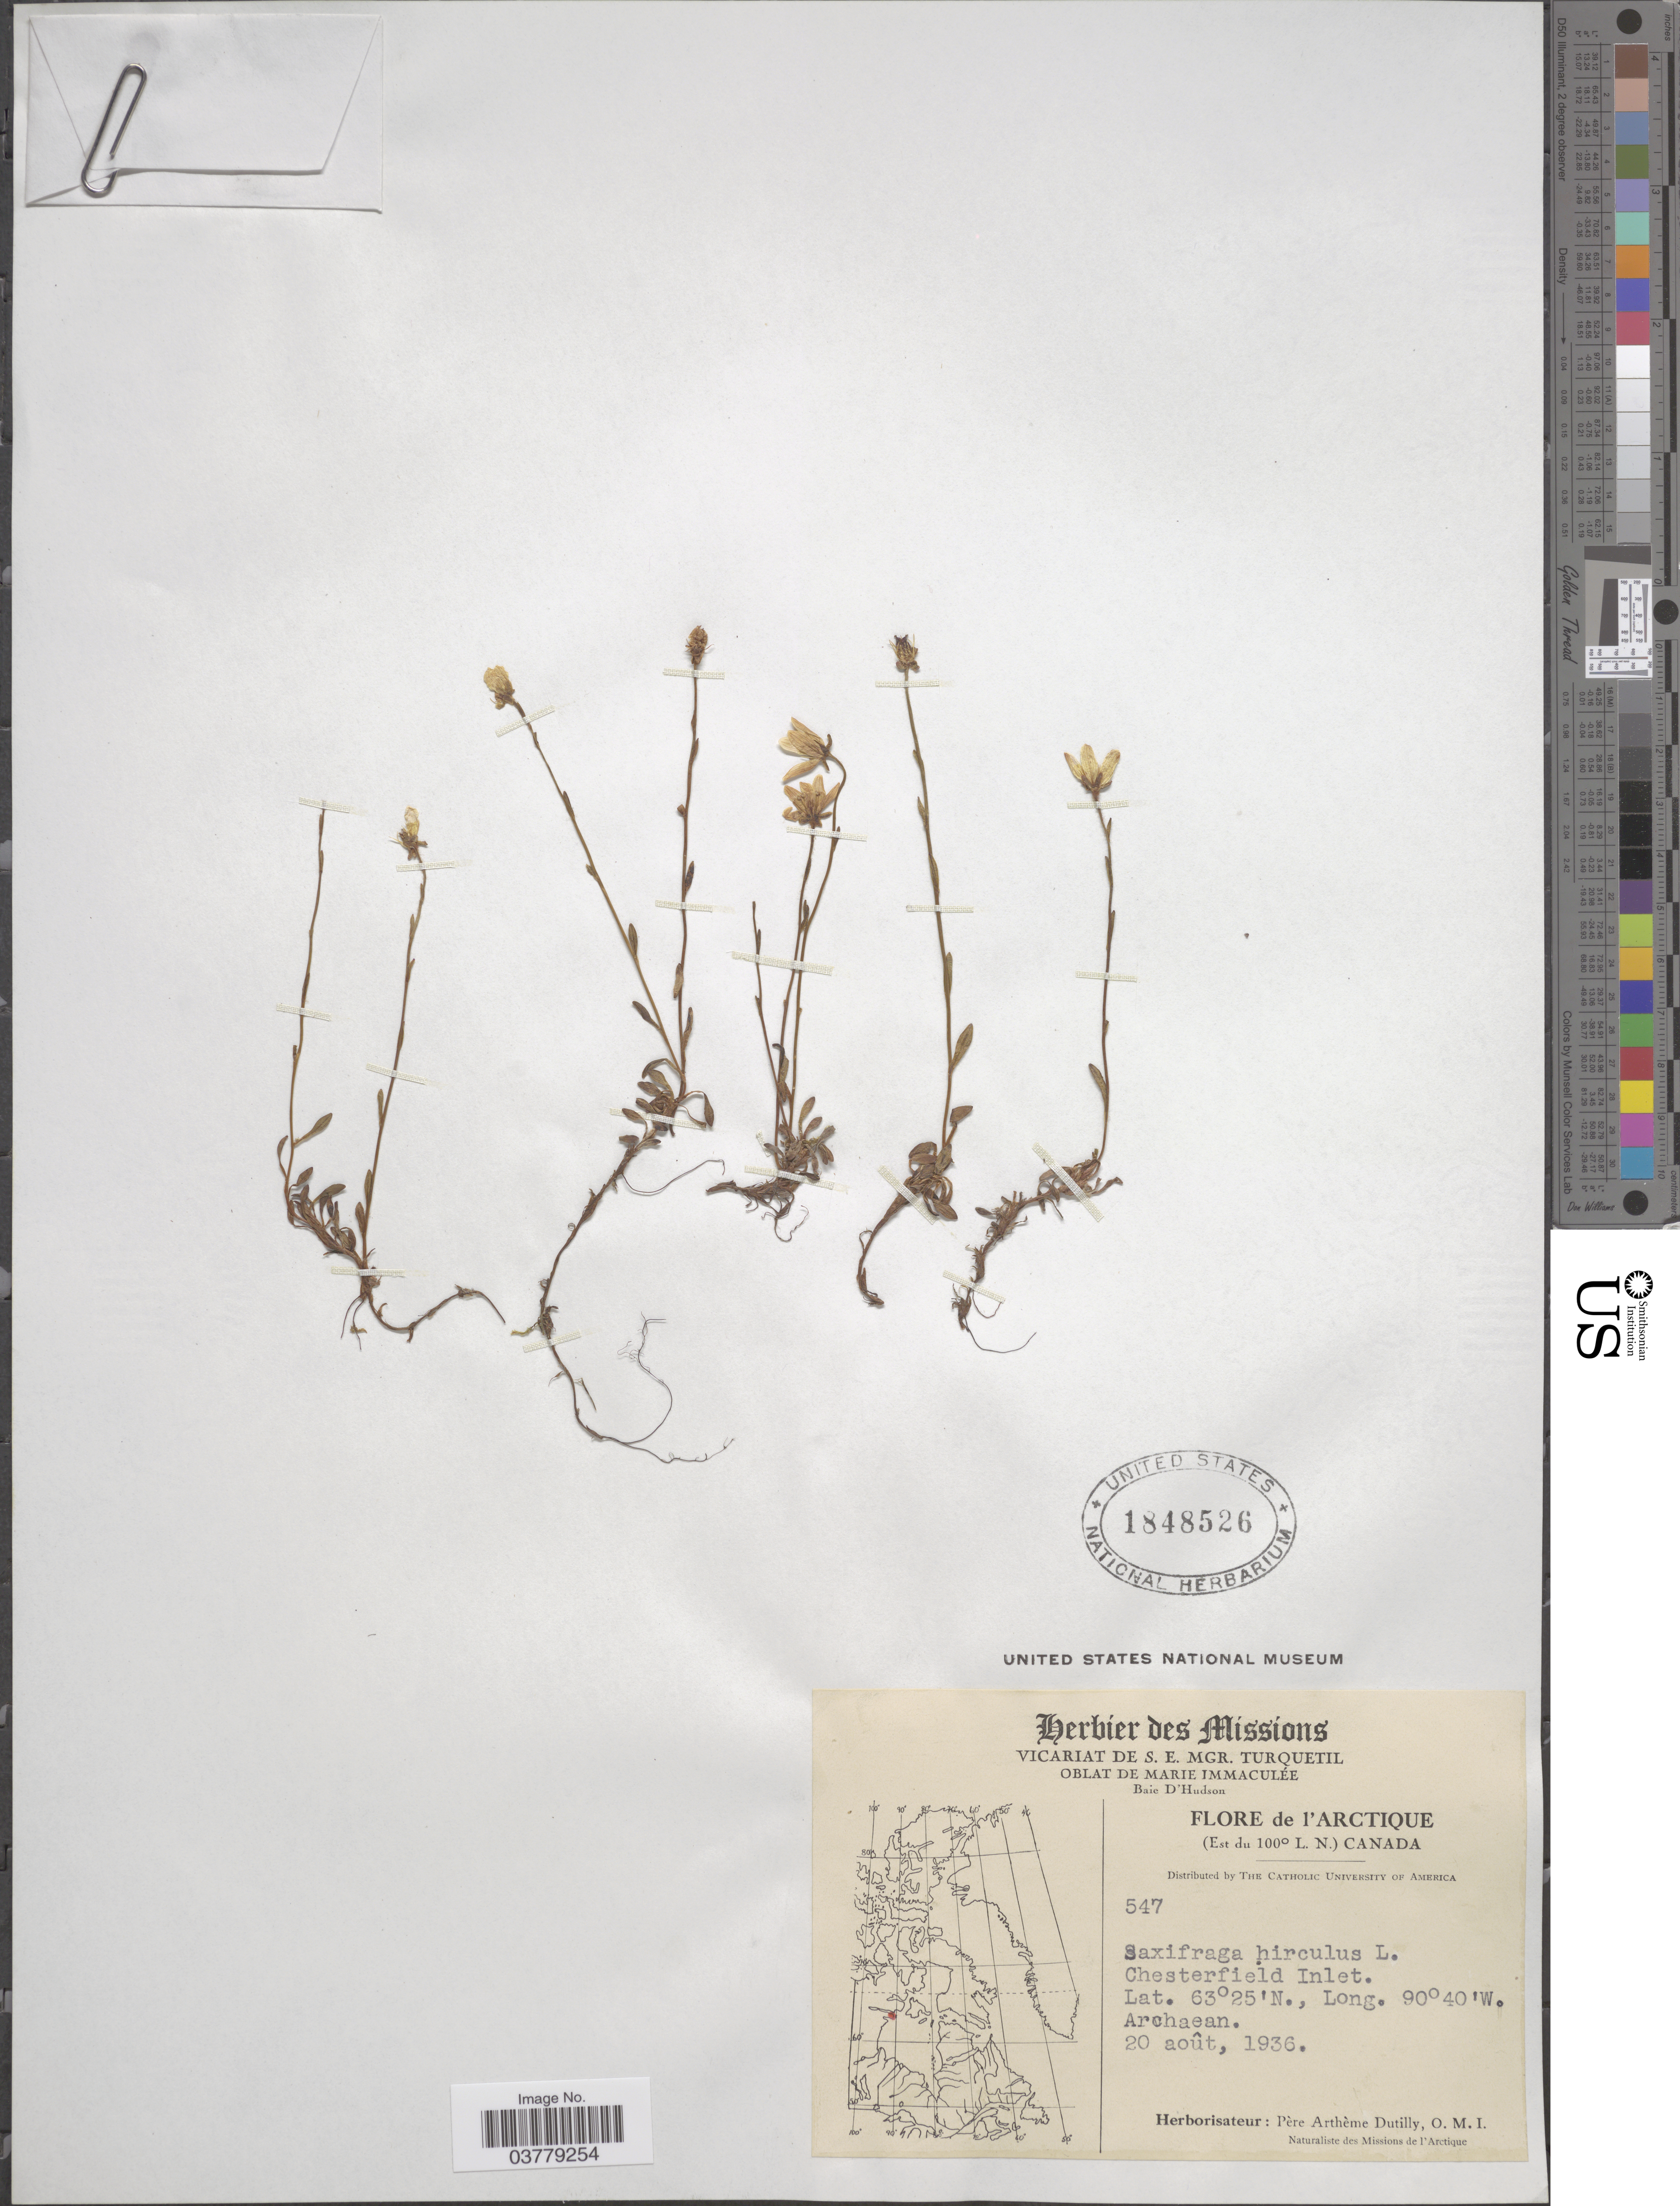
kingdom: Plantae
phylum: Tracheophyta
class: Magnoliopsida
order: Saxifragales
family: Saxifragaceae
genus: Saxifraga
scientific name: Saxifraga hirculus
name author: L.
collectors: P. Dutilly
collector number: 547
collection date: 1936-08-20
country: Canada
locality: L'Arctique. Chesterfield Inlet. Archaean.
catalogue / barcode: US 1848526